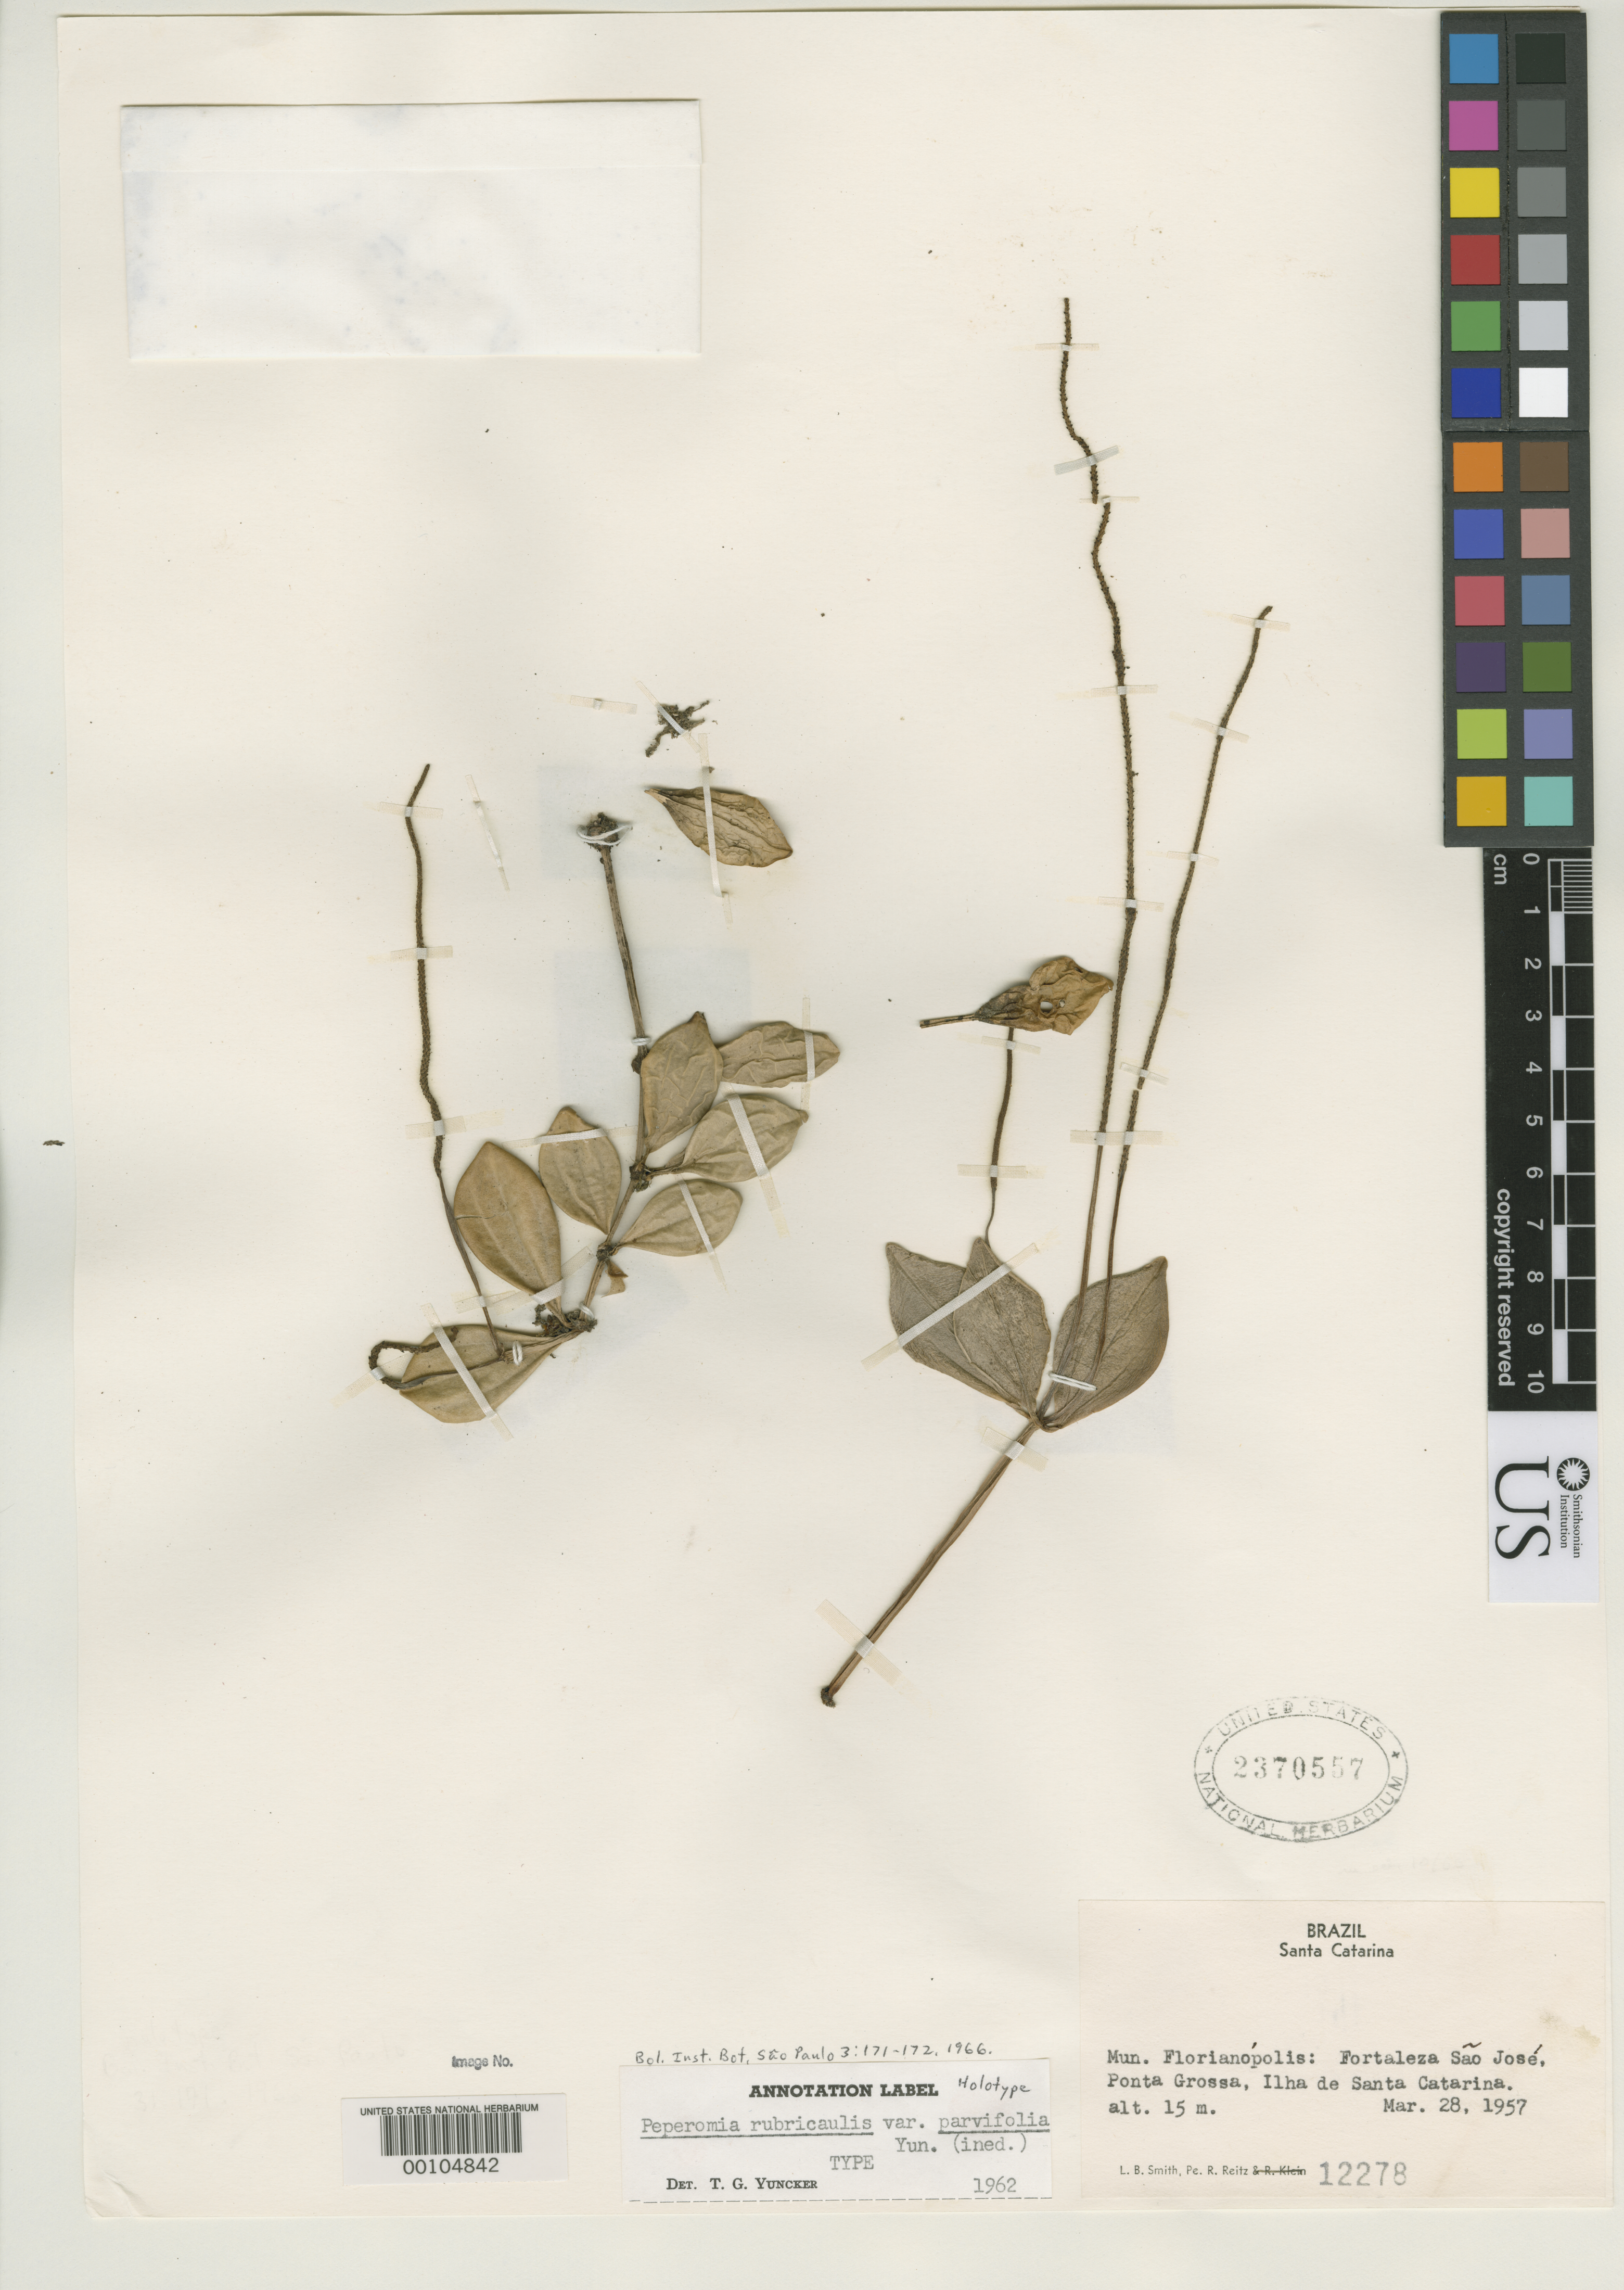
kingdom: Plantae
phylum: Tracheophyta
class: Magnoliopsida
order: Piperales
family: Piperaceae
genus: Peperomia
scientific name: Peperomia rubricaulis var. parvifolia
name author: Yunck.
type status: Holotype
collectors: L. Smith & R. Reitz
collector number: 12278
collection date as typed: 28 Mar 1957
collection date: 1957-03-28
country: Brazil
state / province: Santa Catarina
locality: Fortaleza Sao Jose, Ponta Grossa.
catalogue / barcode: US 2370557